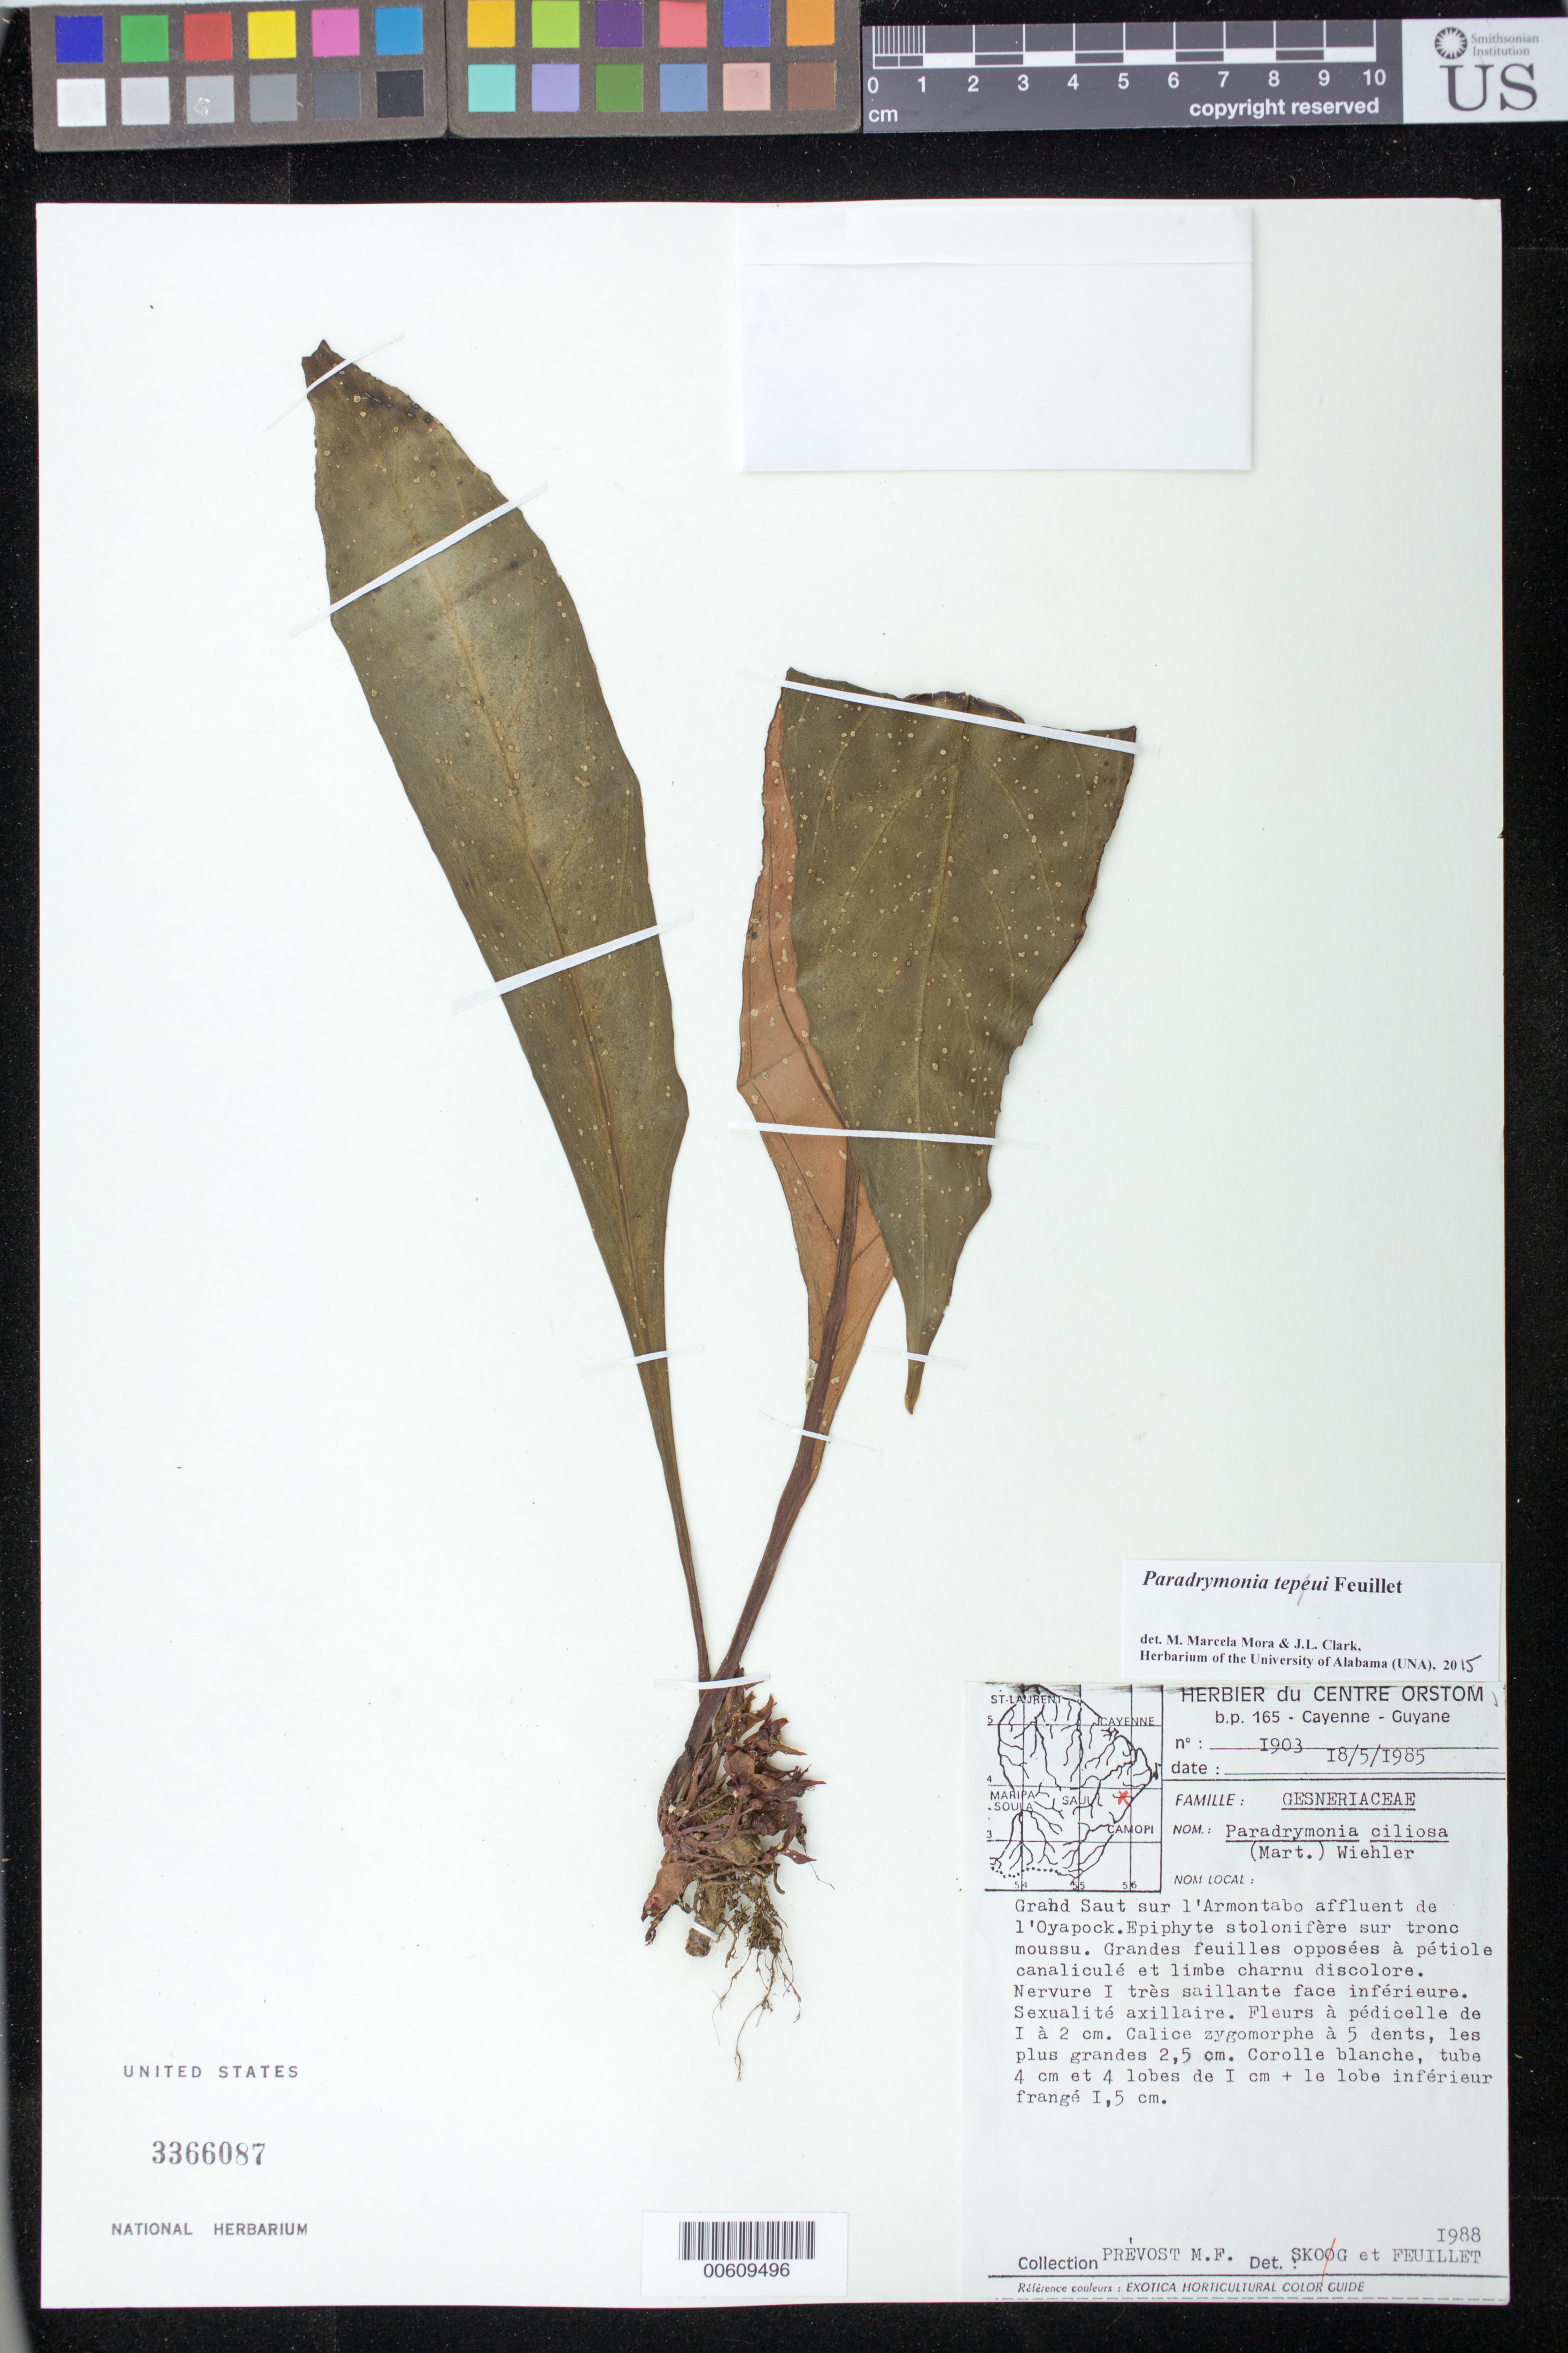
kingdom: Plantae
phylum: Tracheophyta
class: Magnoliopsida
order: Lamiales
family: Gesneriaceae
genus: Paradrymonia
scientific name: Paradrymonia tepui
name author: Feuillet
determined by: Mora, M. M.; Clark, J. L.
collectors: M.-F. Prévost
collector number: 1903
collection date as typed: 18 May 1985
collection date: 1985-05-18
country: French Guiana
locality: Grand Saut sur l'Armontabo affluent de l'Oyapock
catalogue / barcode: US 3366087